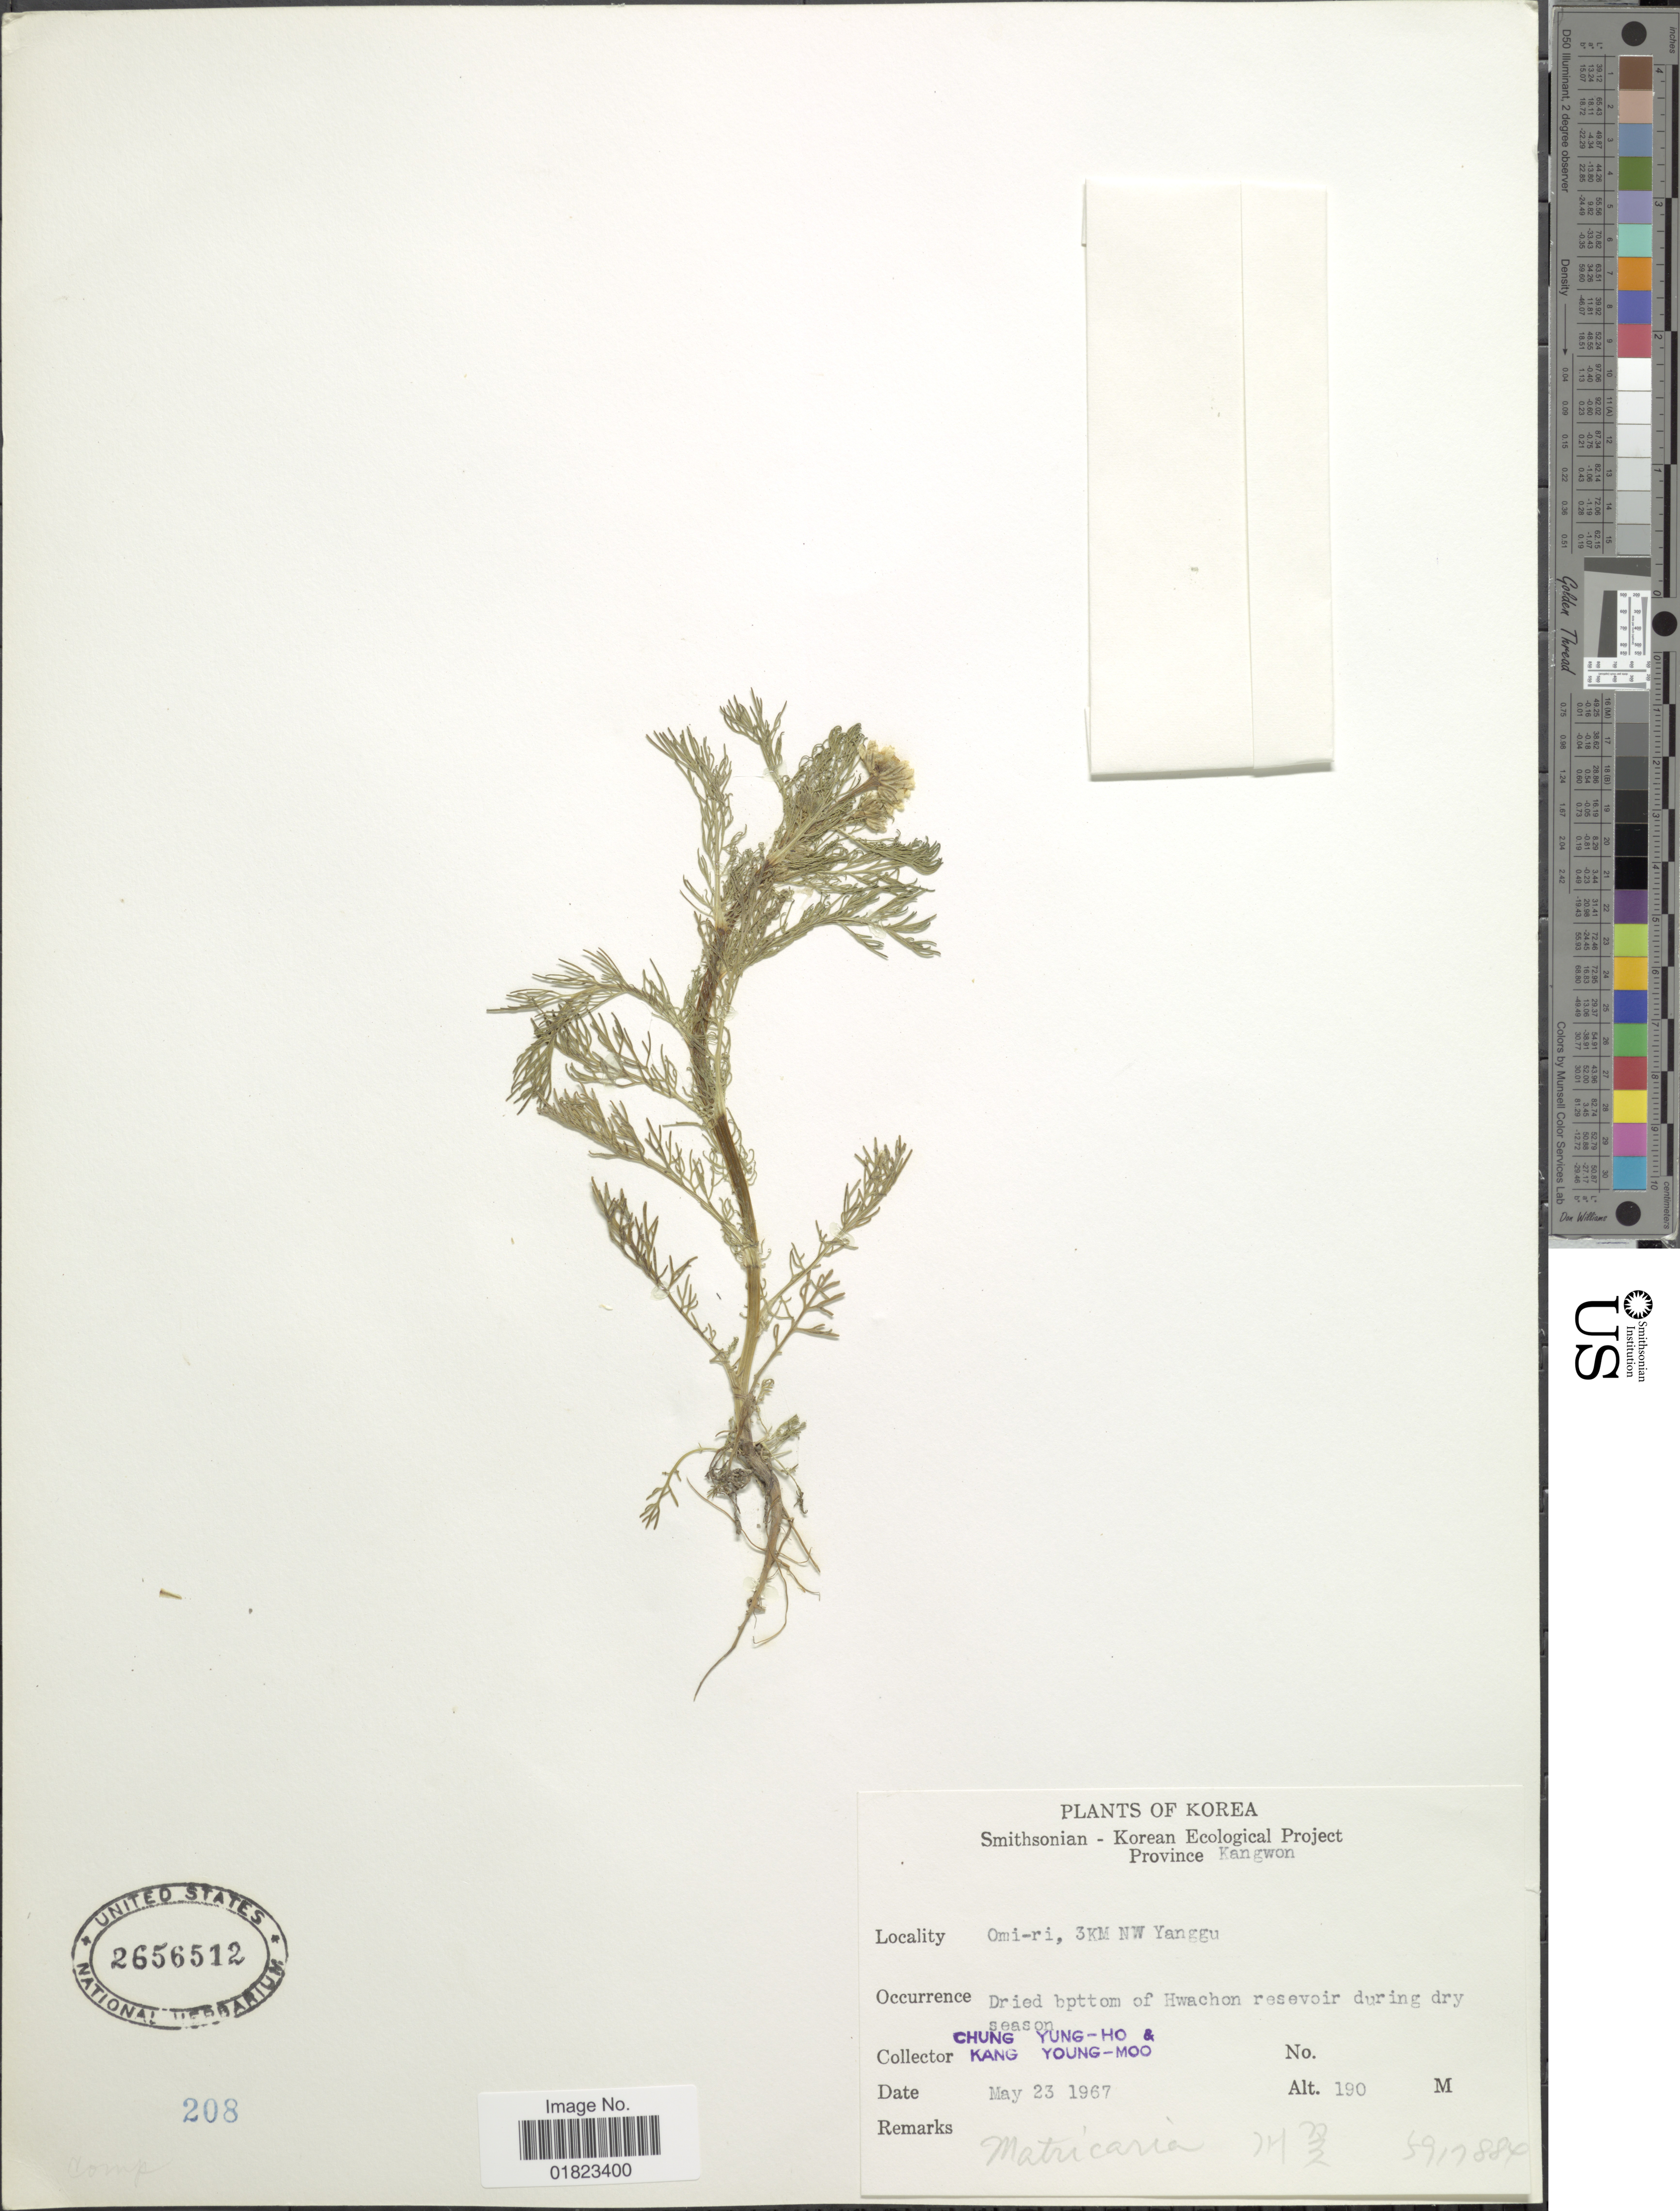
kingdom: Plantae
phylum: Tracheophyta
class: Magnoliopsida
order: Asterales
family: Asteraceae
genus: Matricaria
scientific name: Matricaria sp.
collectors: Y. Chung & Y. Kang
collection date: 1967-05-23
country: South Korea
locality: Korea. Omi-ri, 3 KM NW Yanggu.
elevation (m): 190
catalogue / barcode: US 2656512